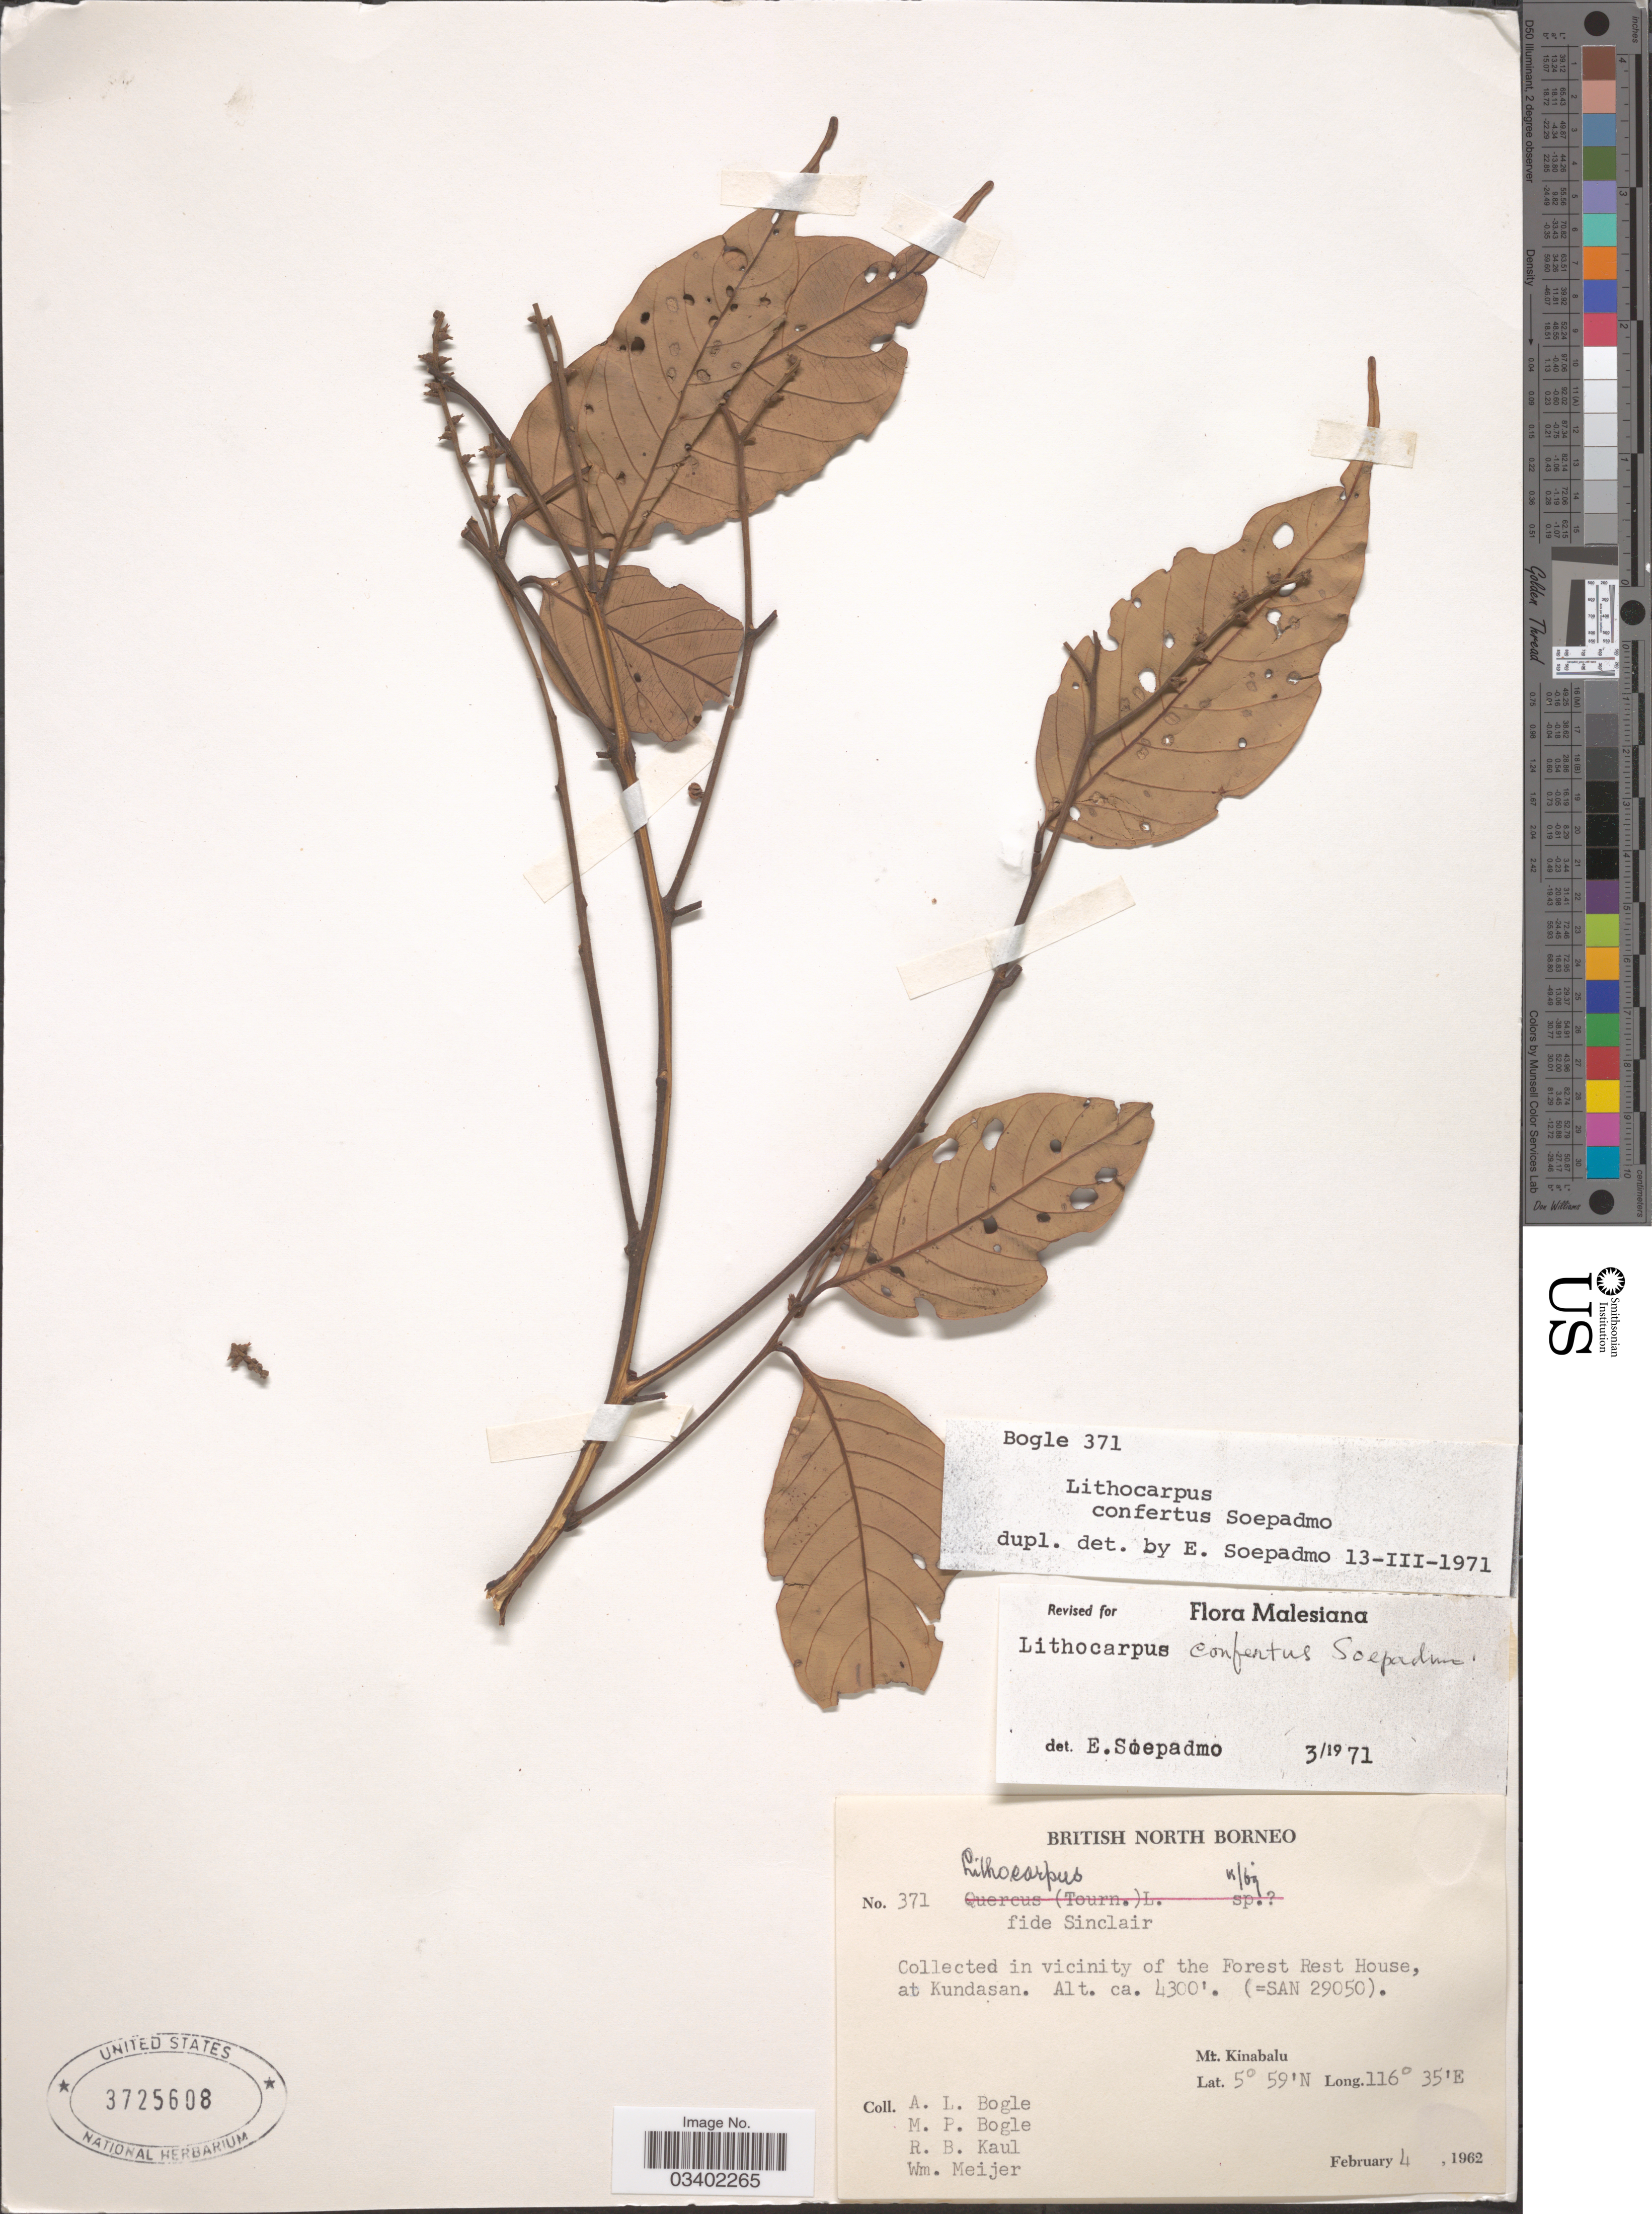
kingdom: Plantae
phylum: Tracheophyta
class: Magnoliopsida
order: Fagales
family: Fagaceae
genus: Lithocarpus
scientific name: Lithocarpus confertus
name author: Soepadmo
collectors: Bogle, A.L., M. Bogle, R. Kaul & W. Meijer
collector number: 371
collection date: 1962-02-04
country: Malaysia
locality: British North Borneo, in vicinity of the Forest Rest House, at Kundasan. Mt. Kinabalu.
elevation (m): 1311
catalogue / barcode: US 3725608